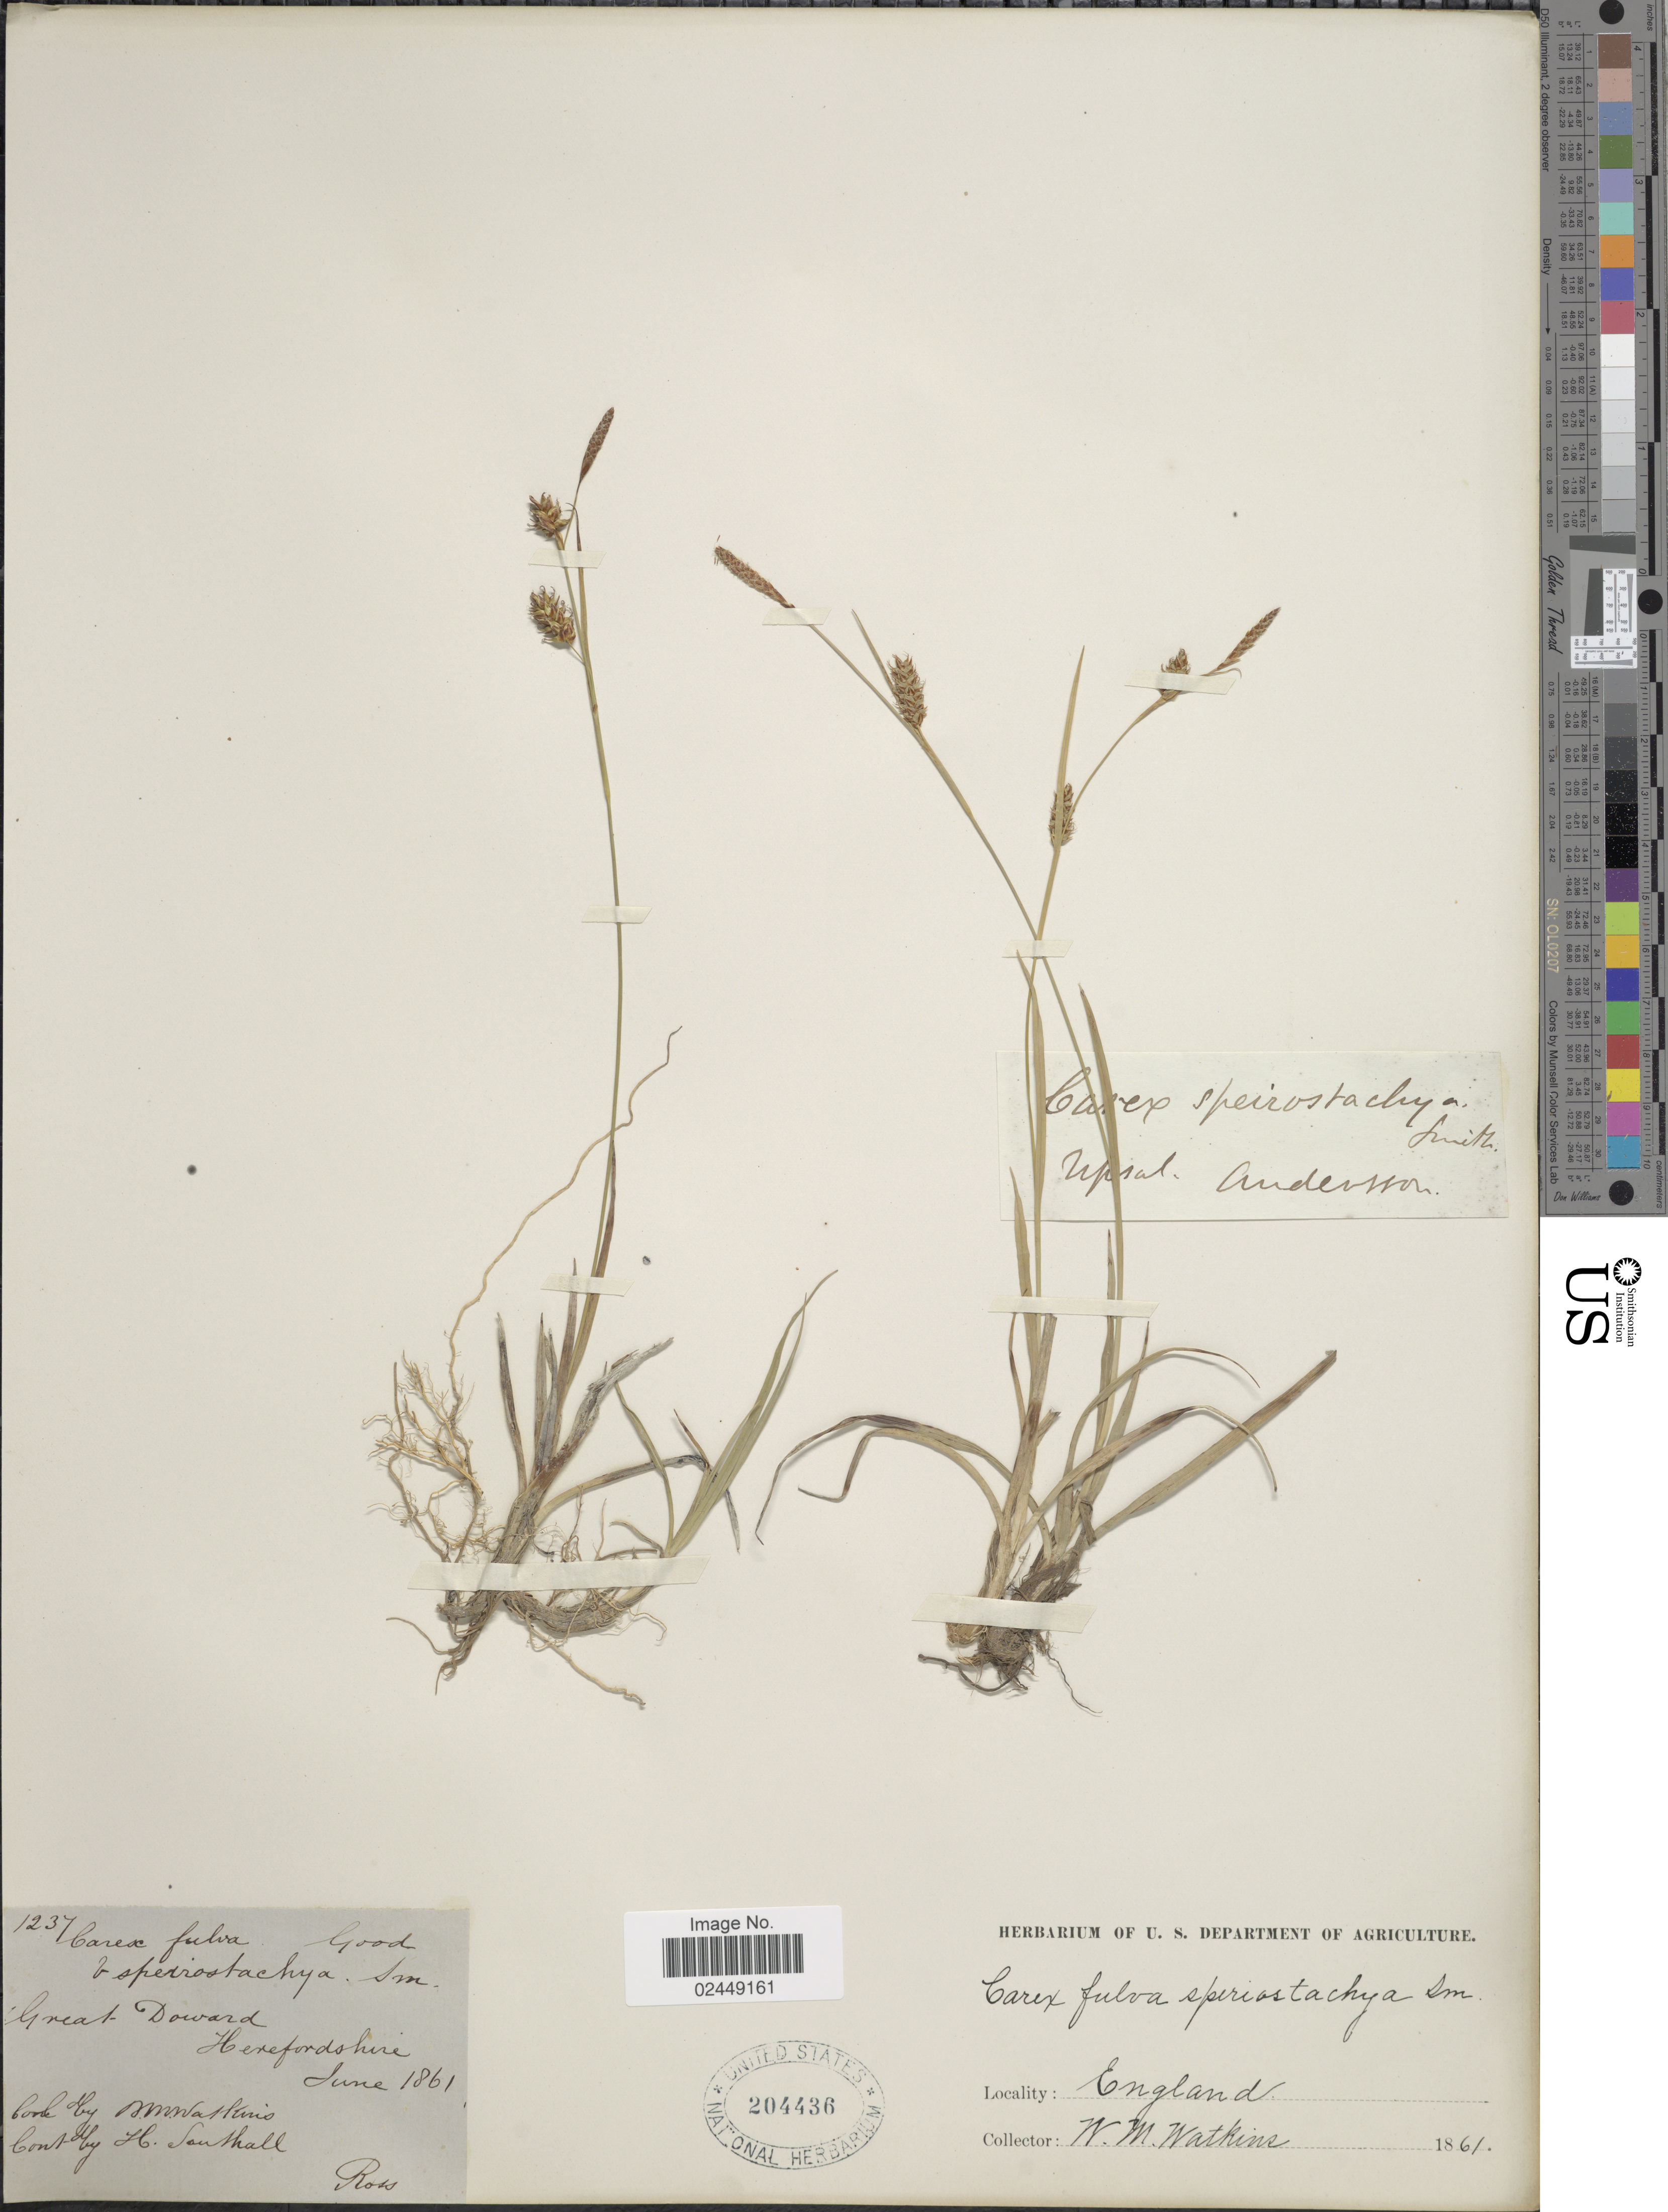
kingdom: Plantae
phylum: Tracheophyta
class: Liliopsida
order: Poales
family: Cyperaceae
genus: Carex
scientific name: Carex x fulva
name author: Gooden.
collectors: W. Watkins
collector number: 1237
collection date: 1861-06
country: United Kingdom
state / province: England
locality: Great Doward, Herefordshire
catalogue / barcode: US 204436